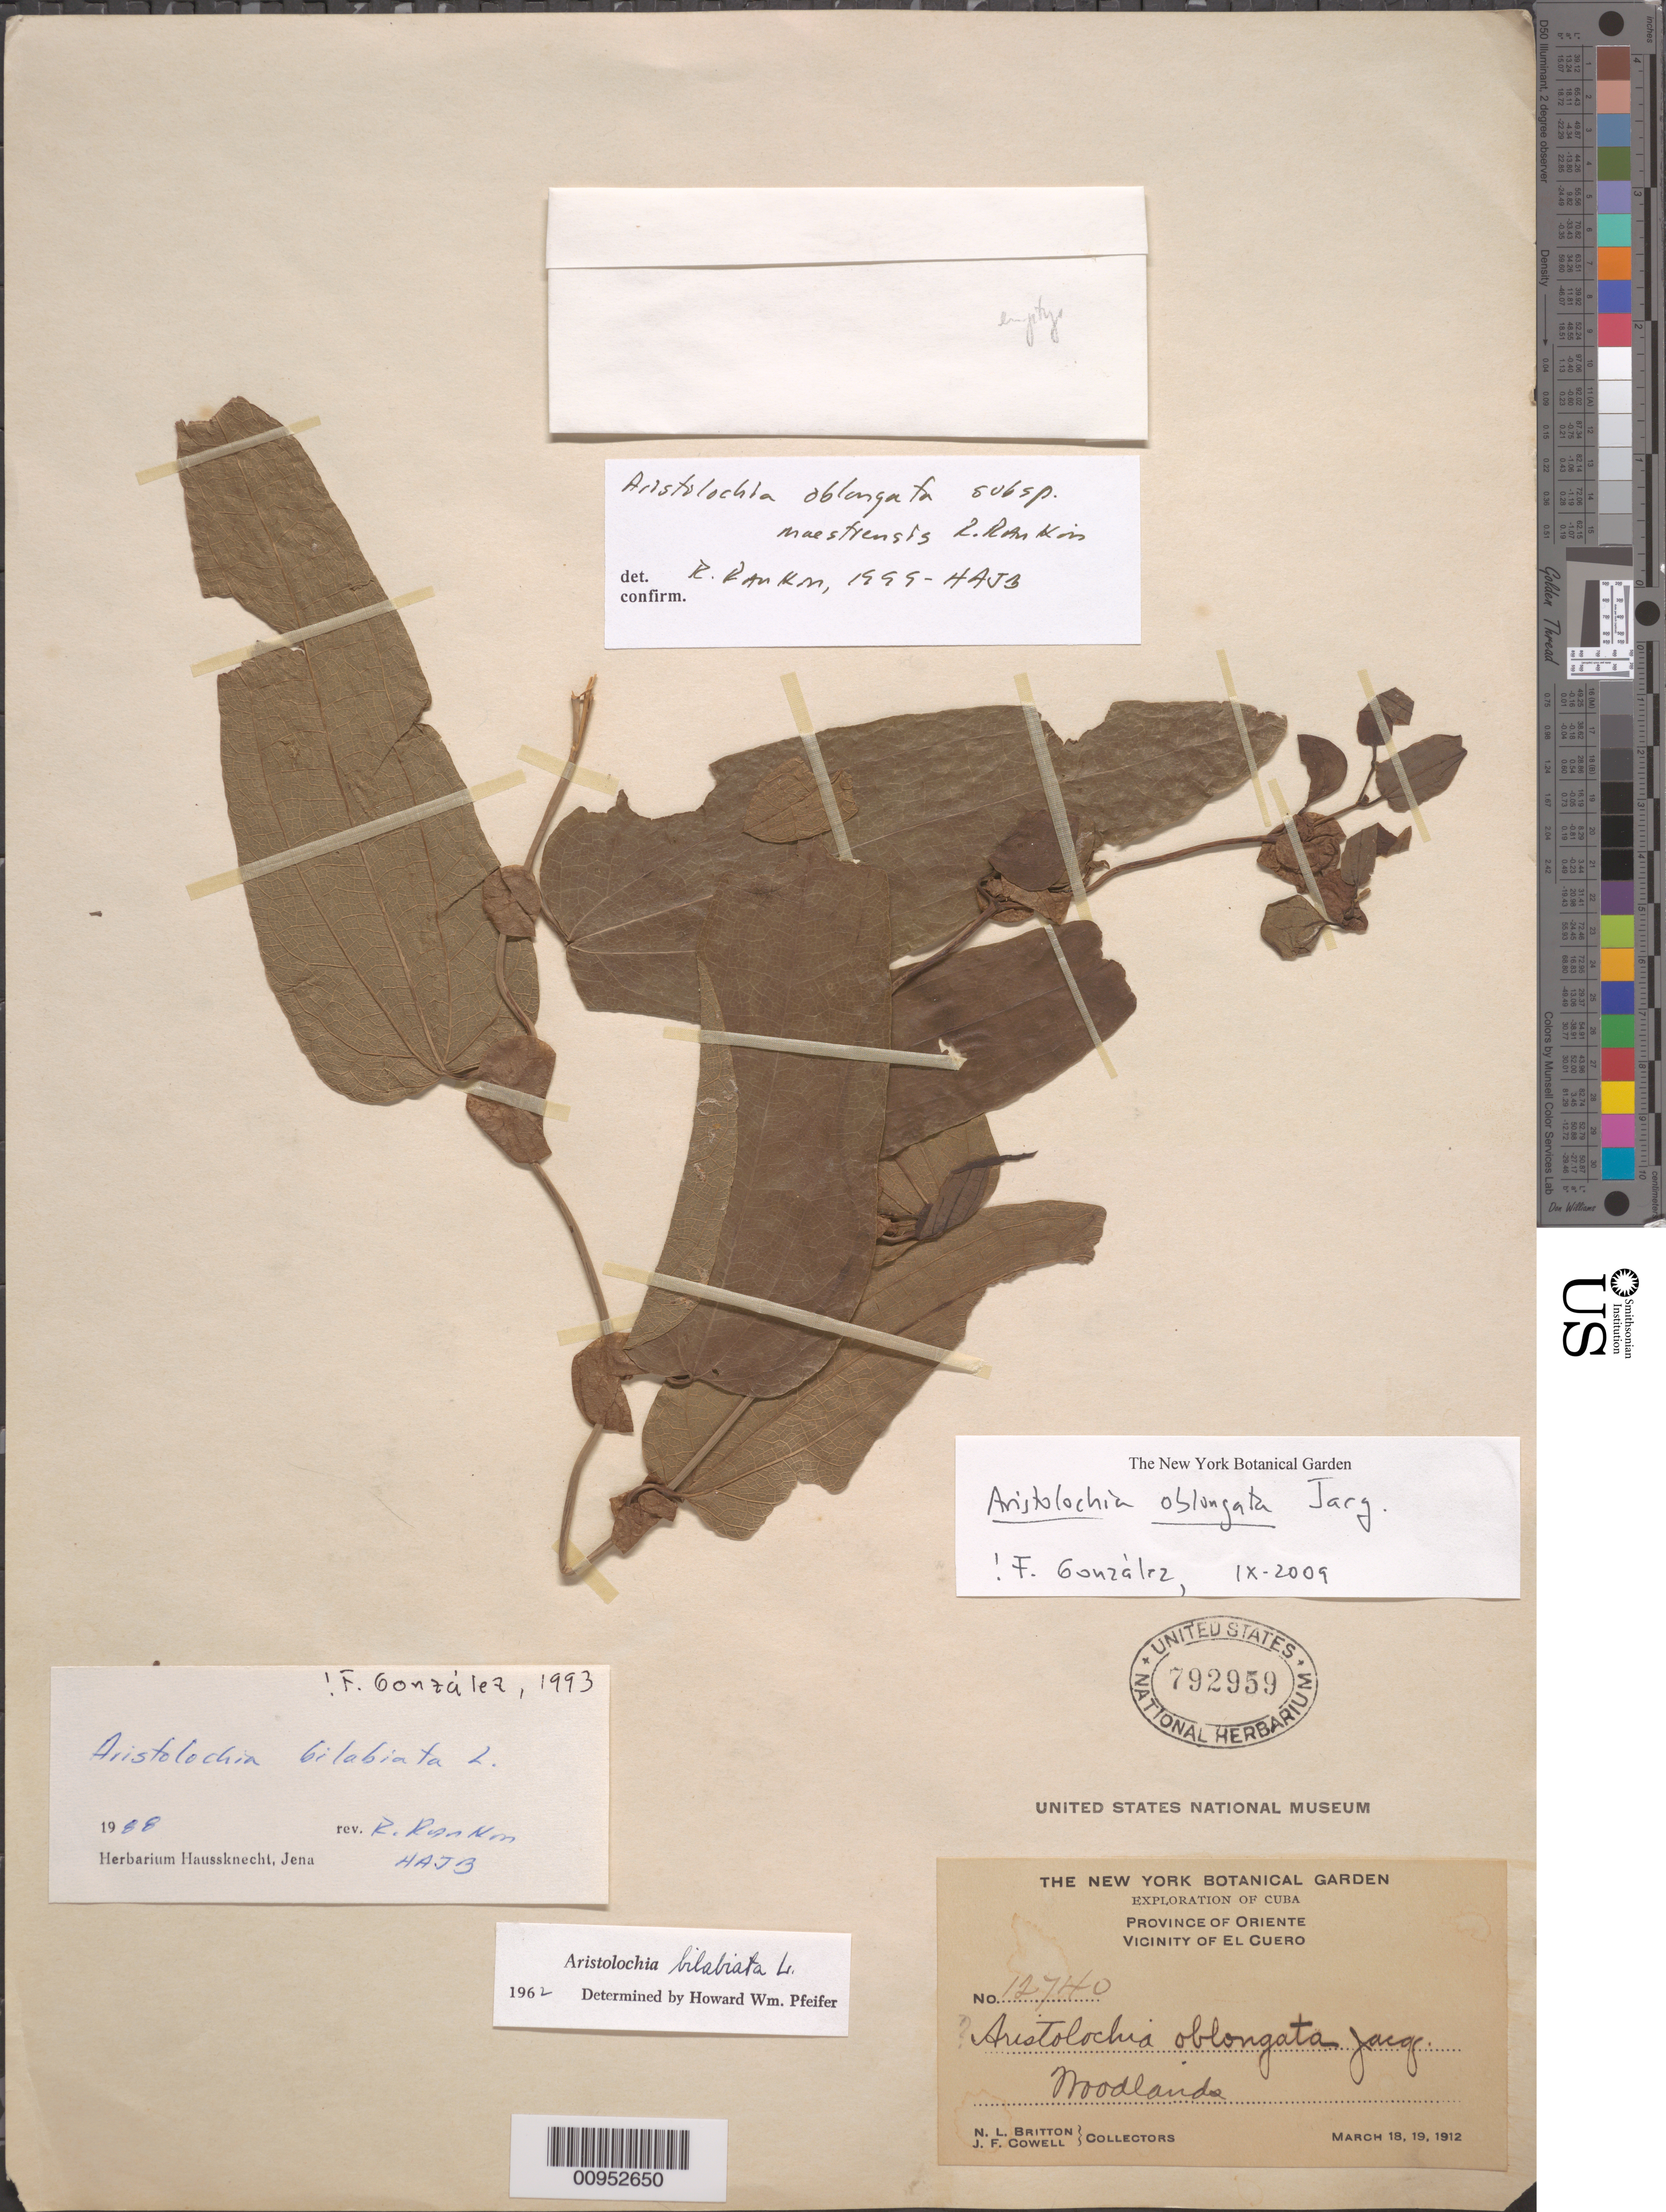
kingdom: Plantae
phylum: Tracheophyta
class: Magnoliopsida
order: Piperales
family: Aristolochiaceae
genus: Aristolochia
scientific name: Aristolochia oblongata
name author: Jacq.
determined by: Gonzalez, F.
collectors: N. Britton & J. F. Cowell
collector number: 12740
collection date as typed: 18 Mar 1912 and 19 Mar 1912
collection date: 1912-03-18,1912-03-19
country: Cuba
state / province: Oriente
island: Cuba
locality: Vicinity of El Cuero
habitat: Woodlands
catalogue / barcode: US 792959